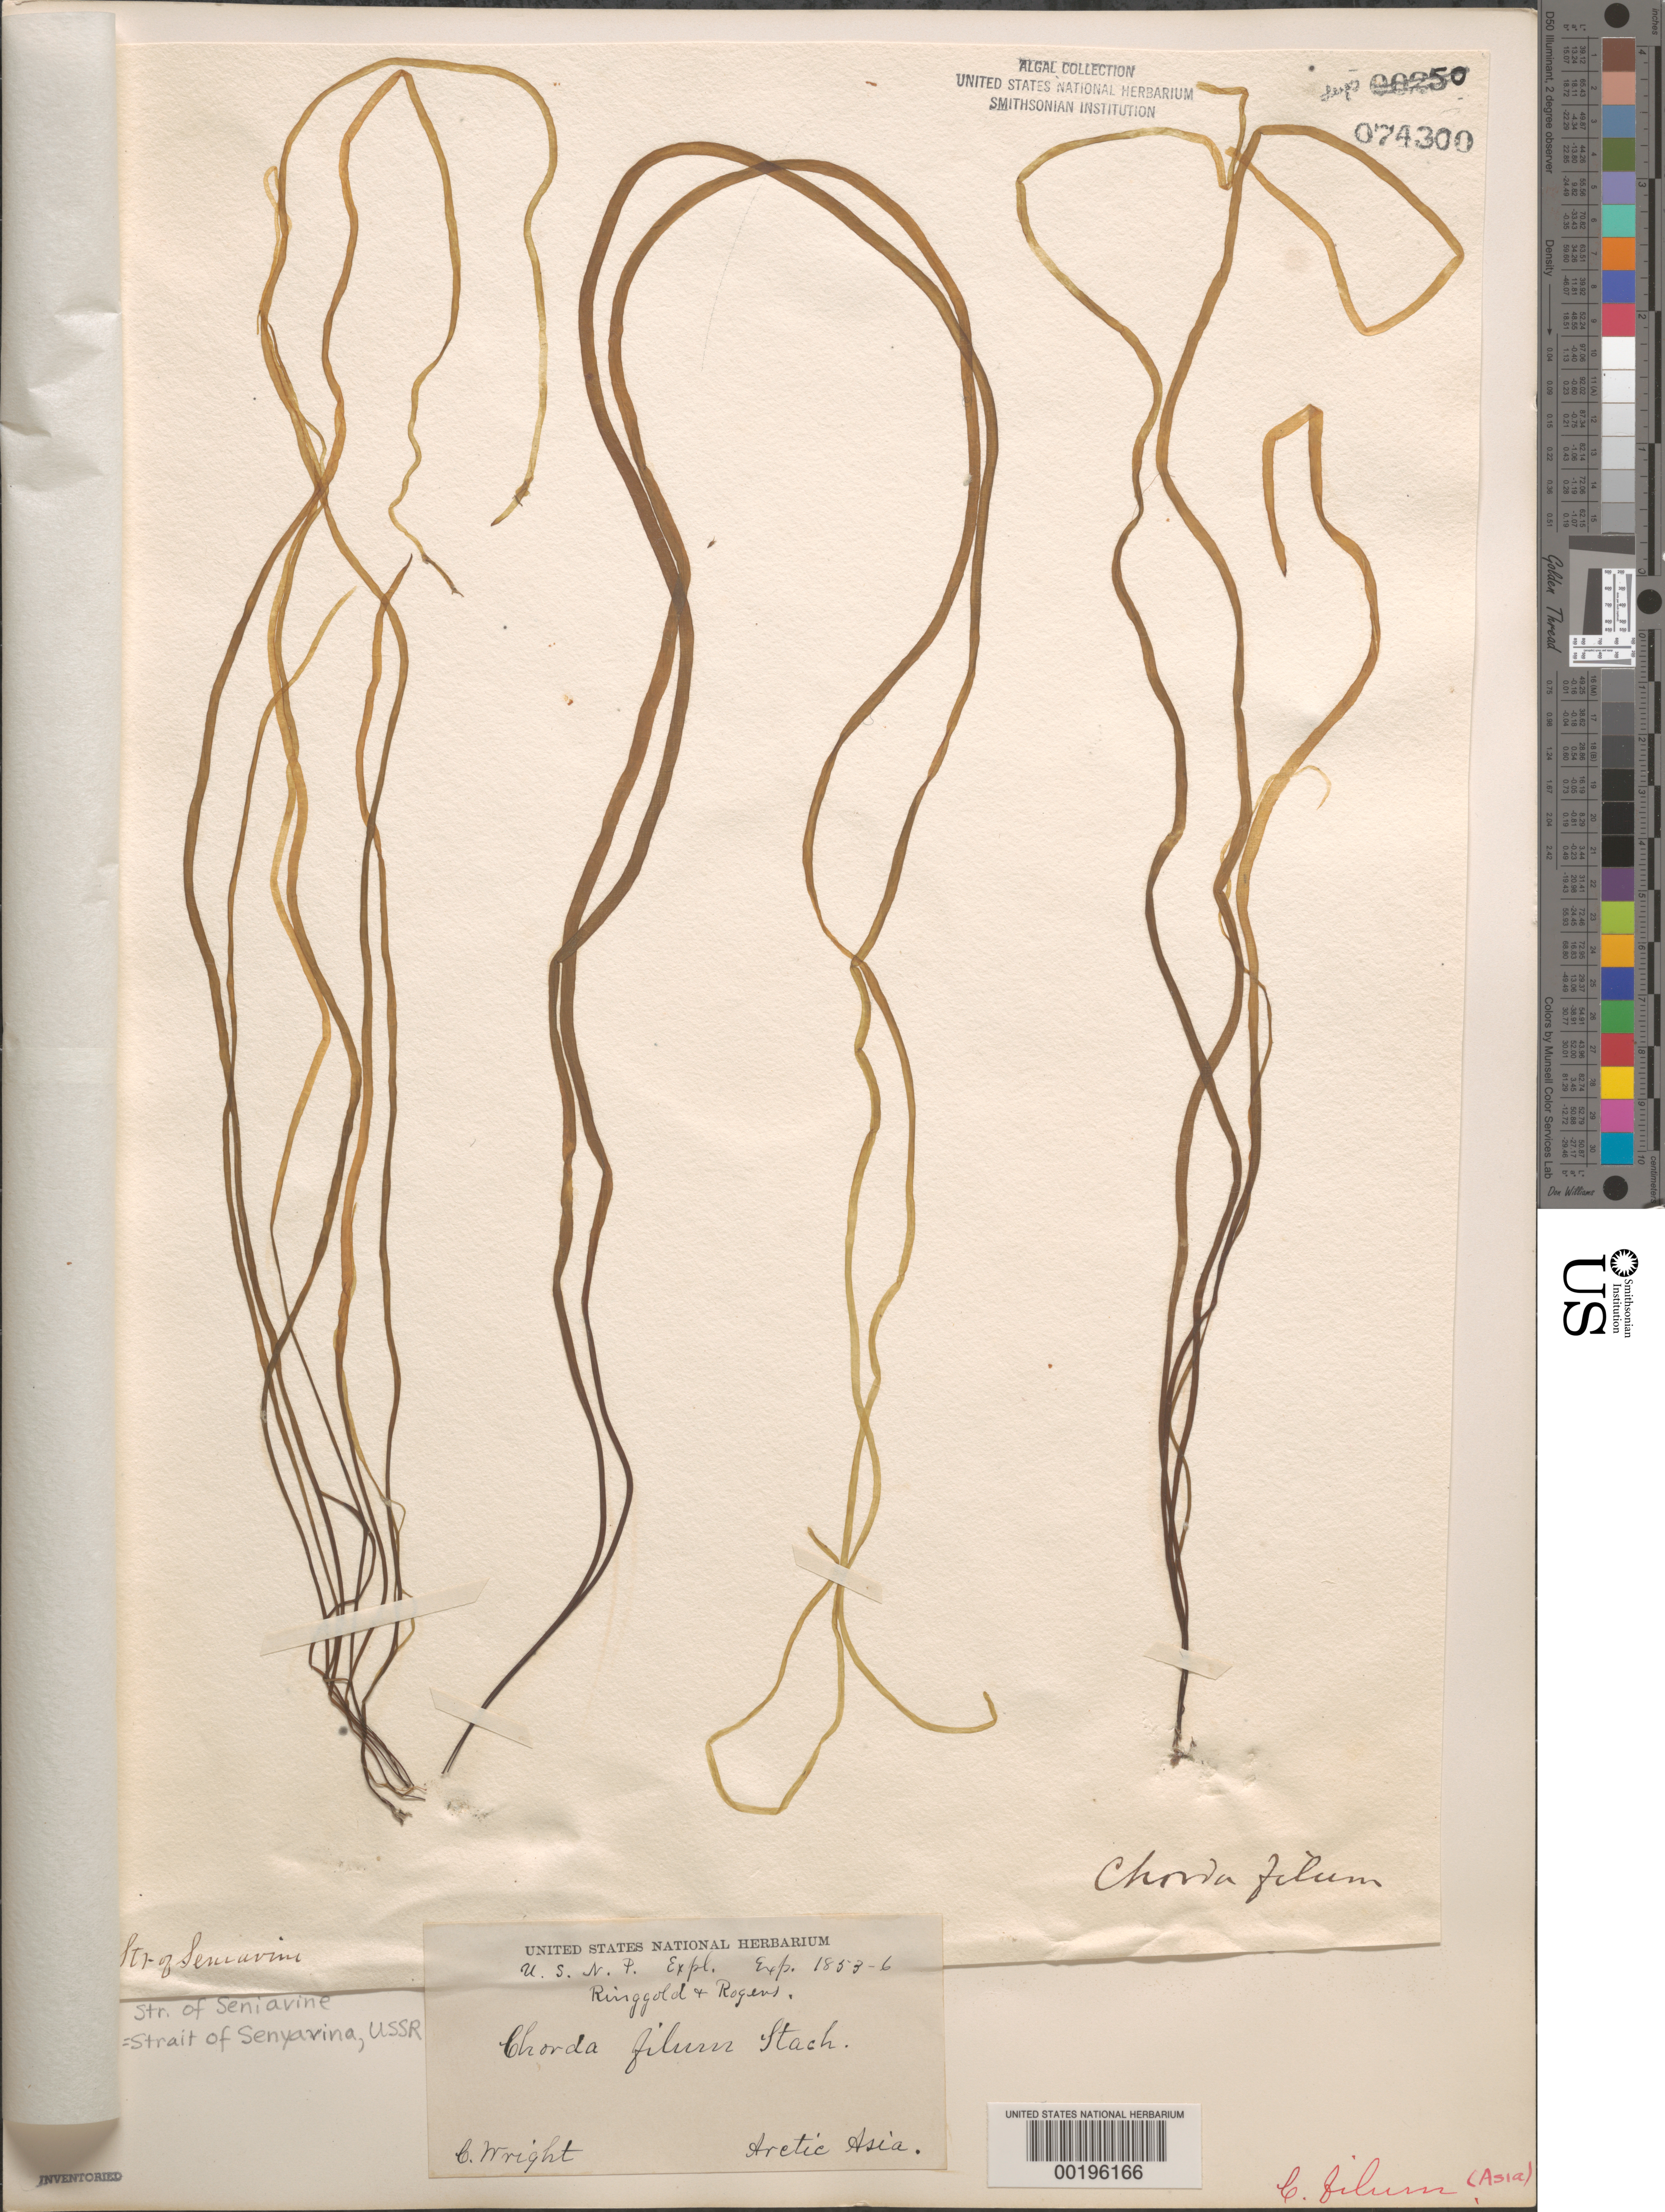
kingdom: Chromista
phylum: Ochrophyta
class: Phaeophyceae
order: Laminariales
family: Chordaceae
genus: Chorda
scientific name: Chorda filum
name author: (L.) Stackh.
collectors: C. Wright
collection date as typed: Sum 1855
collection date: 1855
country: Russian Federation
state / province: Chukotka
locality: Proliv Senyavina (Str. of Seniavine)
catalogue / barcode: US 74300